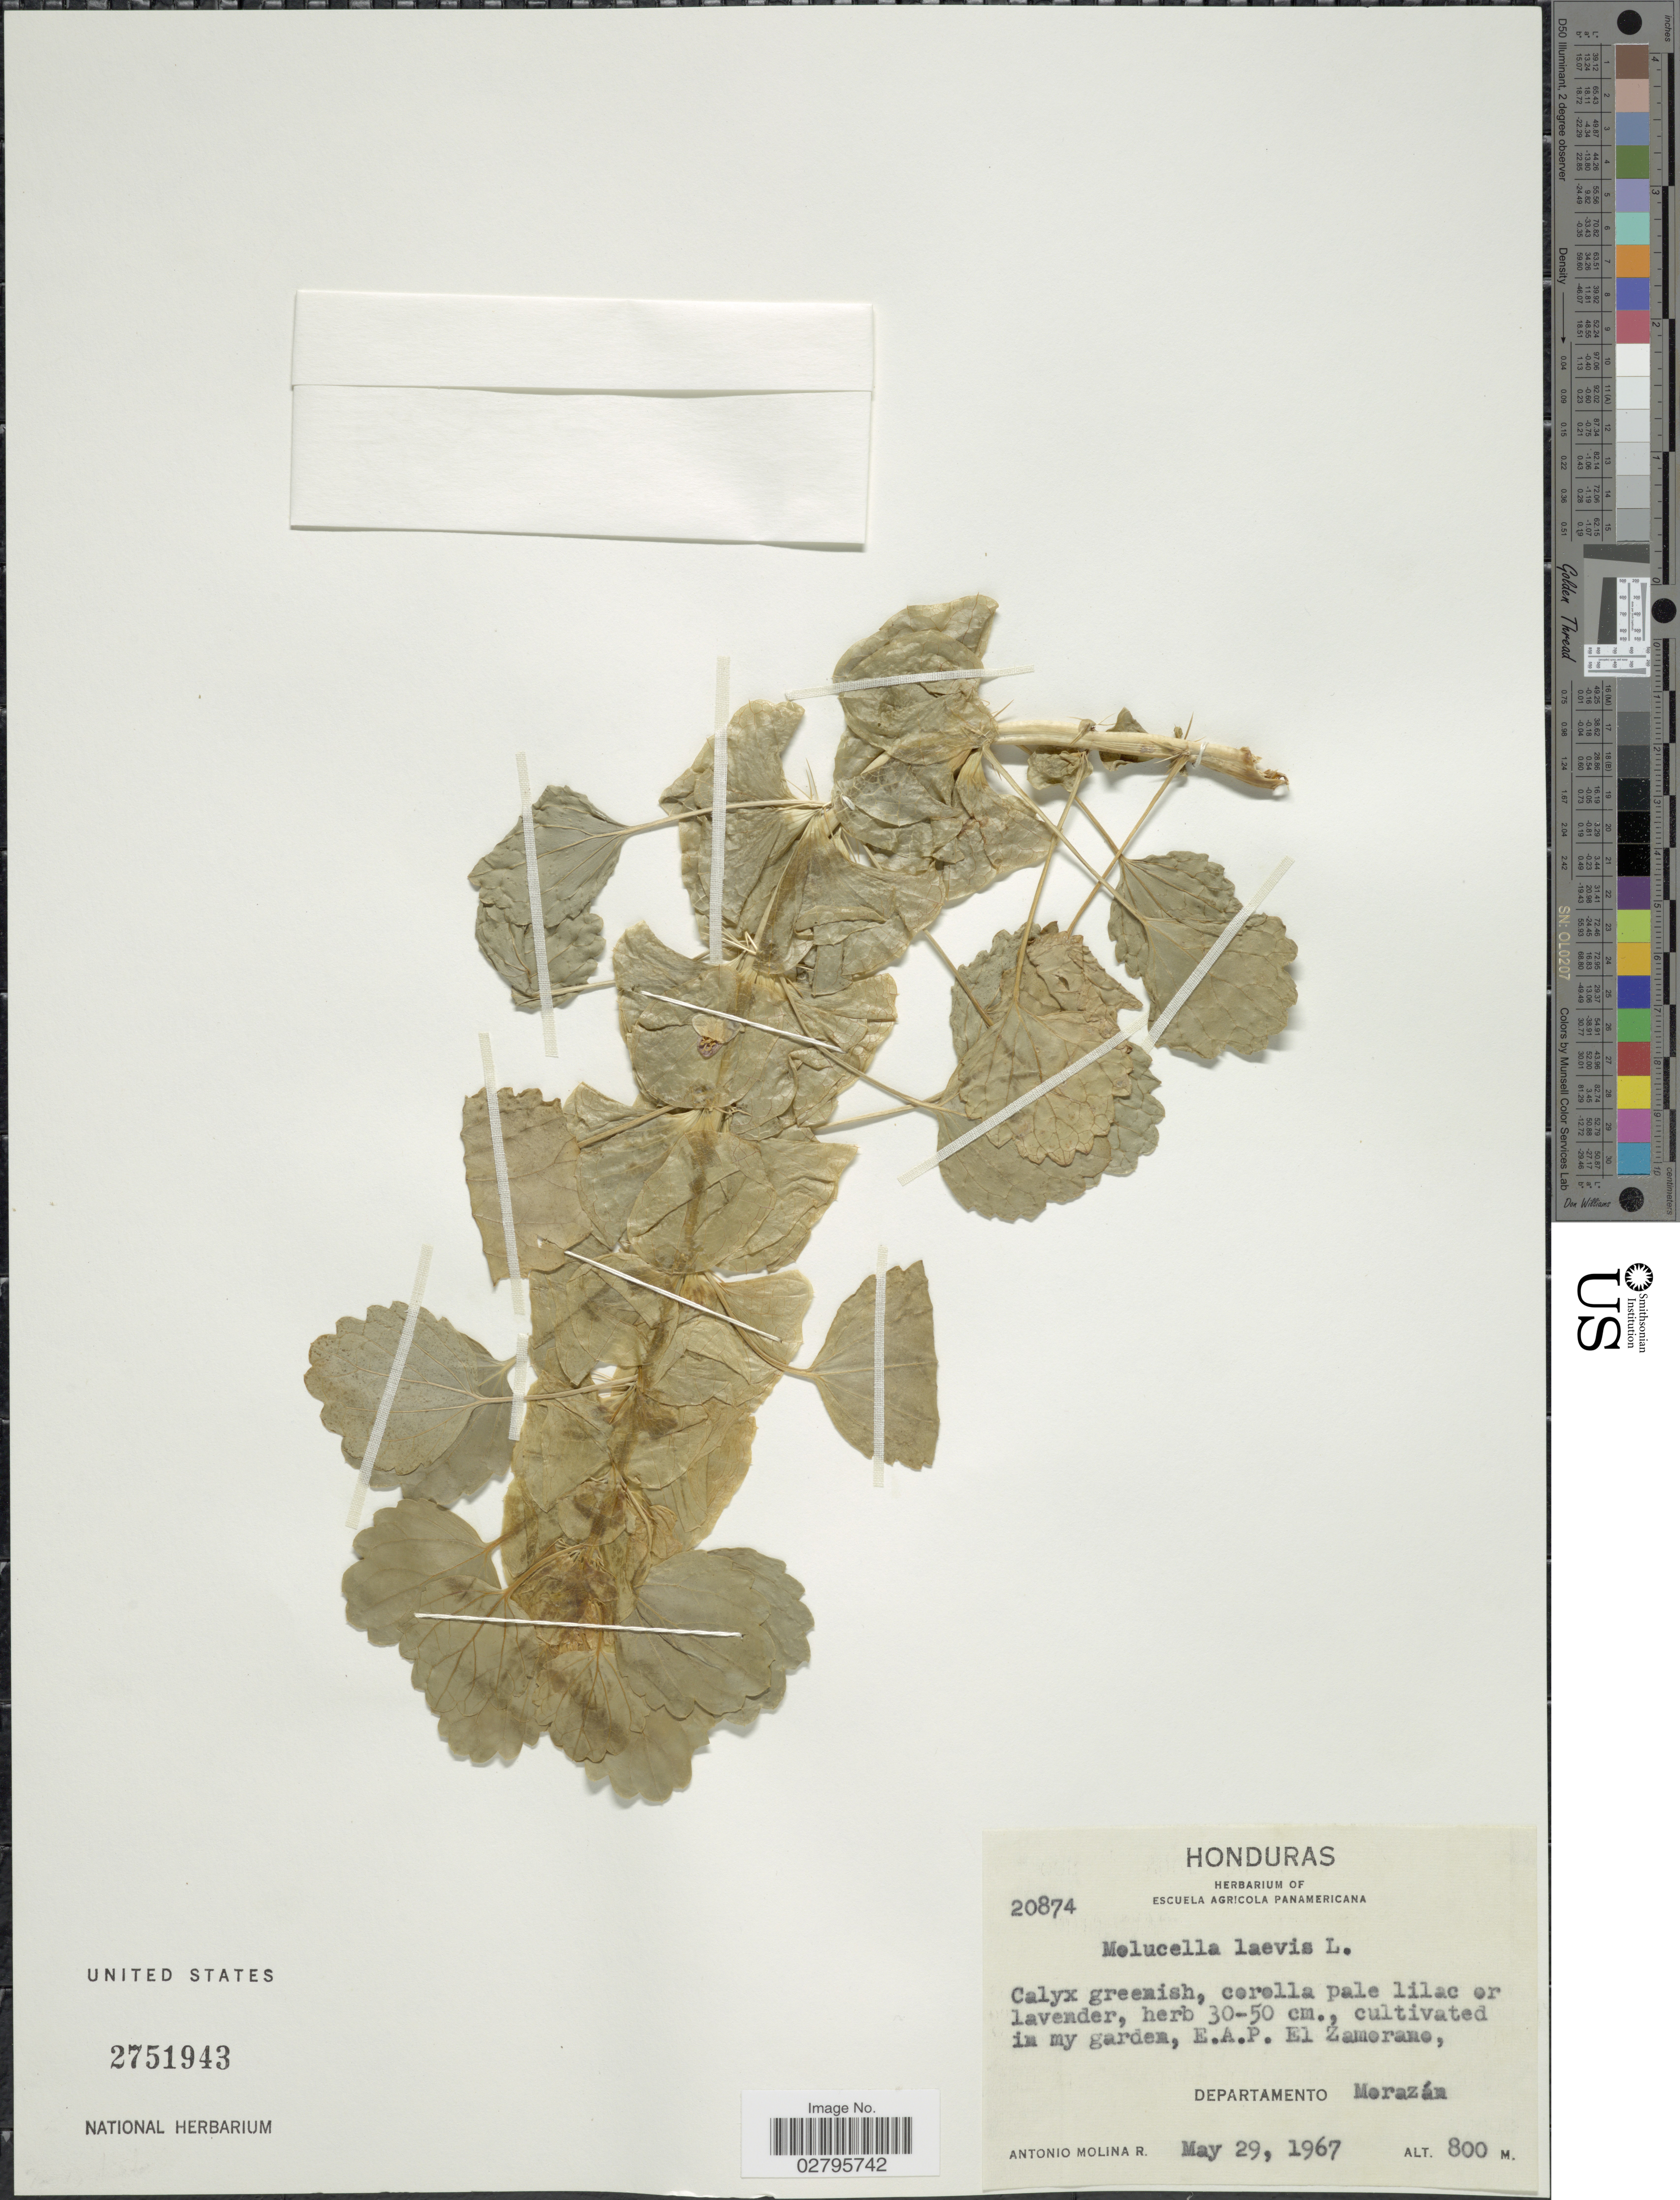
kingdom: Plantae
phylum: Tracheophyta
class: Magnoliopsida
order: Lamiales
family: Lamiaceae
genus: Moluccella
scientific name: Moluccella sp.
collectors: A. Molina R.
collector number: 20874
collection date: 1967-05-29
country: Honduras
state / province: Fco. Morazán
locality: Cultivated in my garden, E.A.P. El Zamorano, Departamento Morazán.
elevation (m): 800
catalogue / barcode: US 2751943